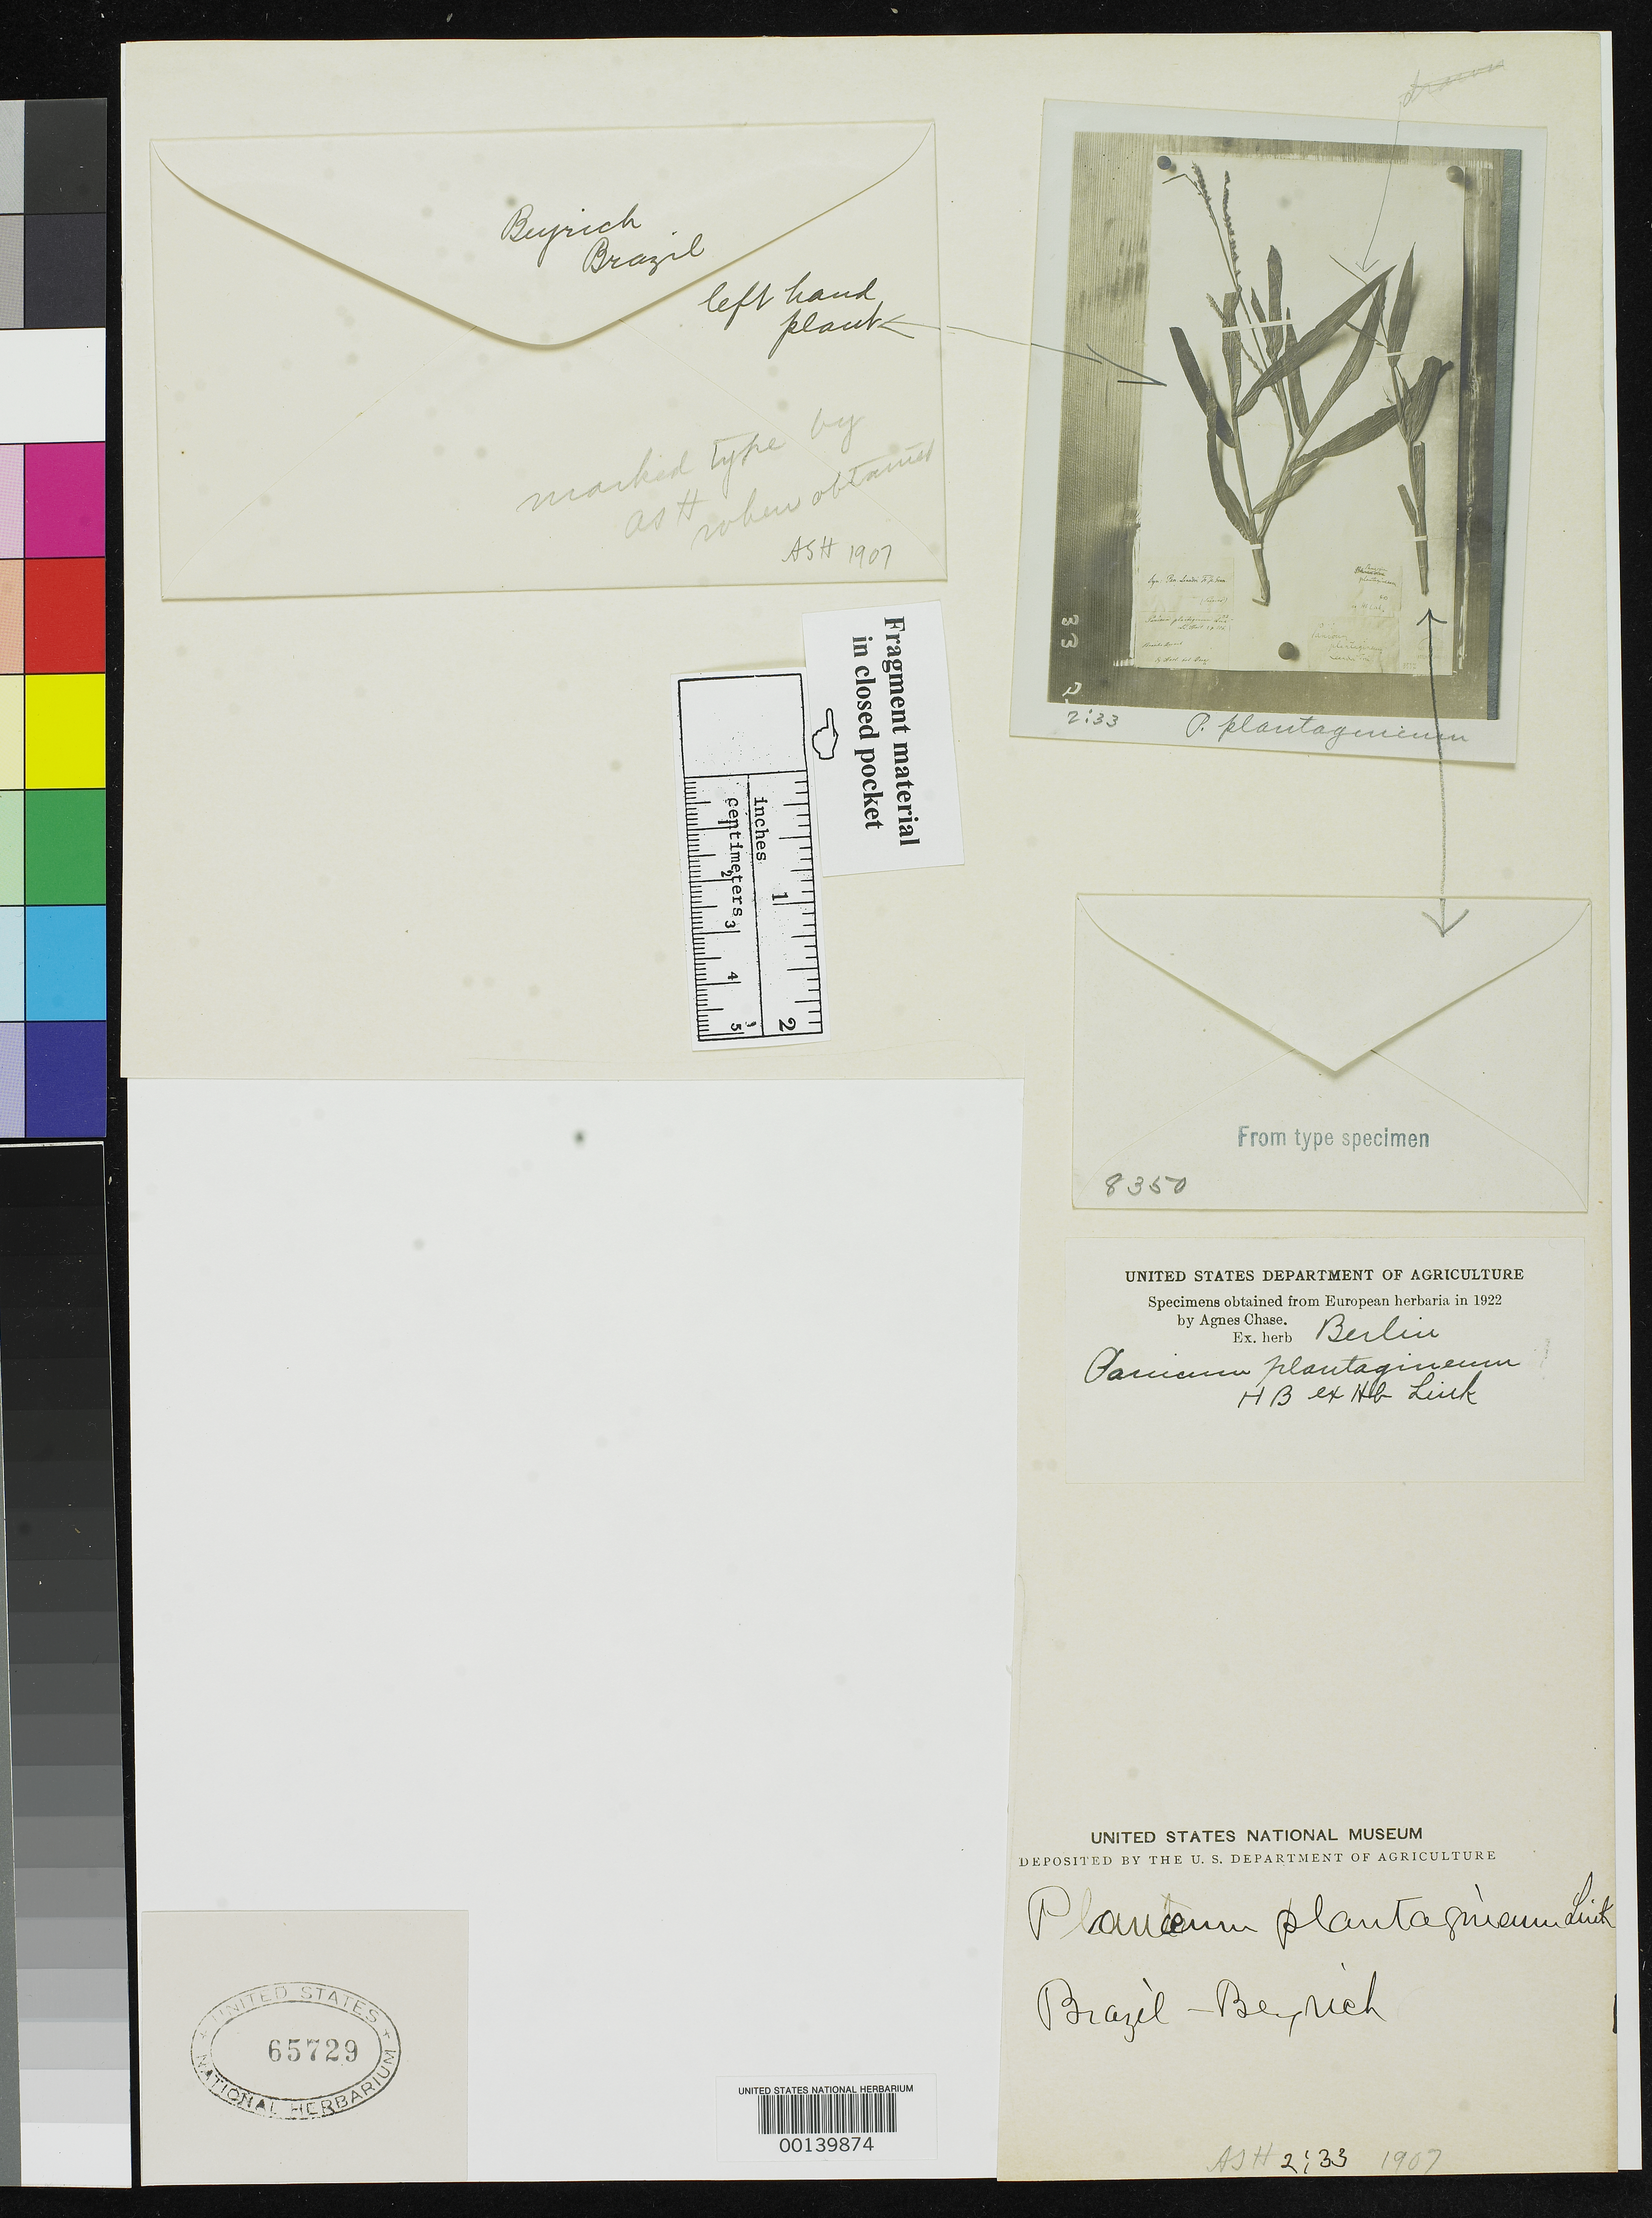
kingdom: Plantae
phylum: Tracheophyta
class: Liliopsida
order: Poales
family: Poaceae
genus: Panicum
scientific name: Panicum plantagineum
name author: Link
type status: Type Fragment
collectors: H. Beyrich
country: Brazil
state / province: Minas Gerais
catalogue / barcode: US 65729